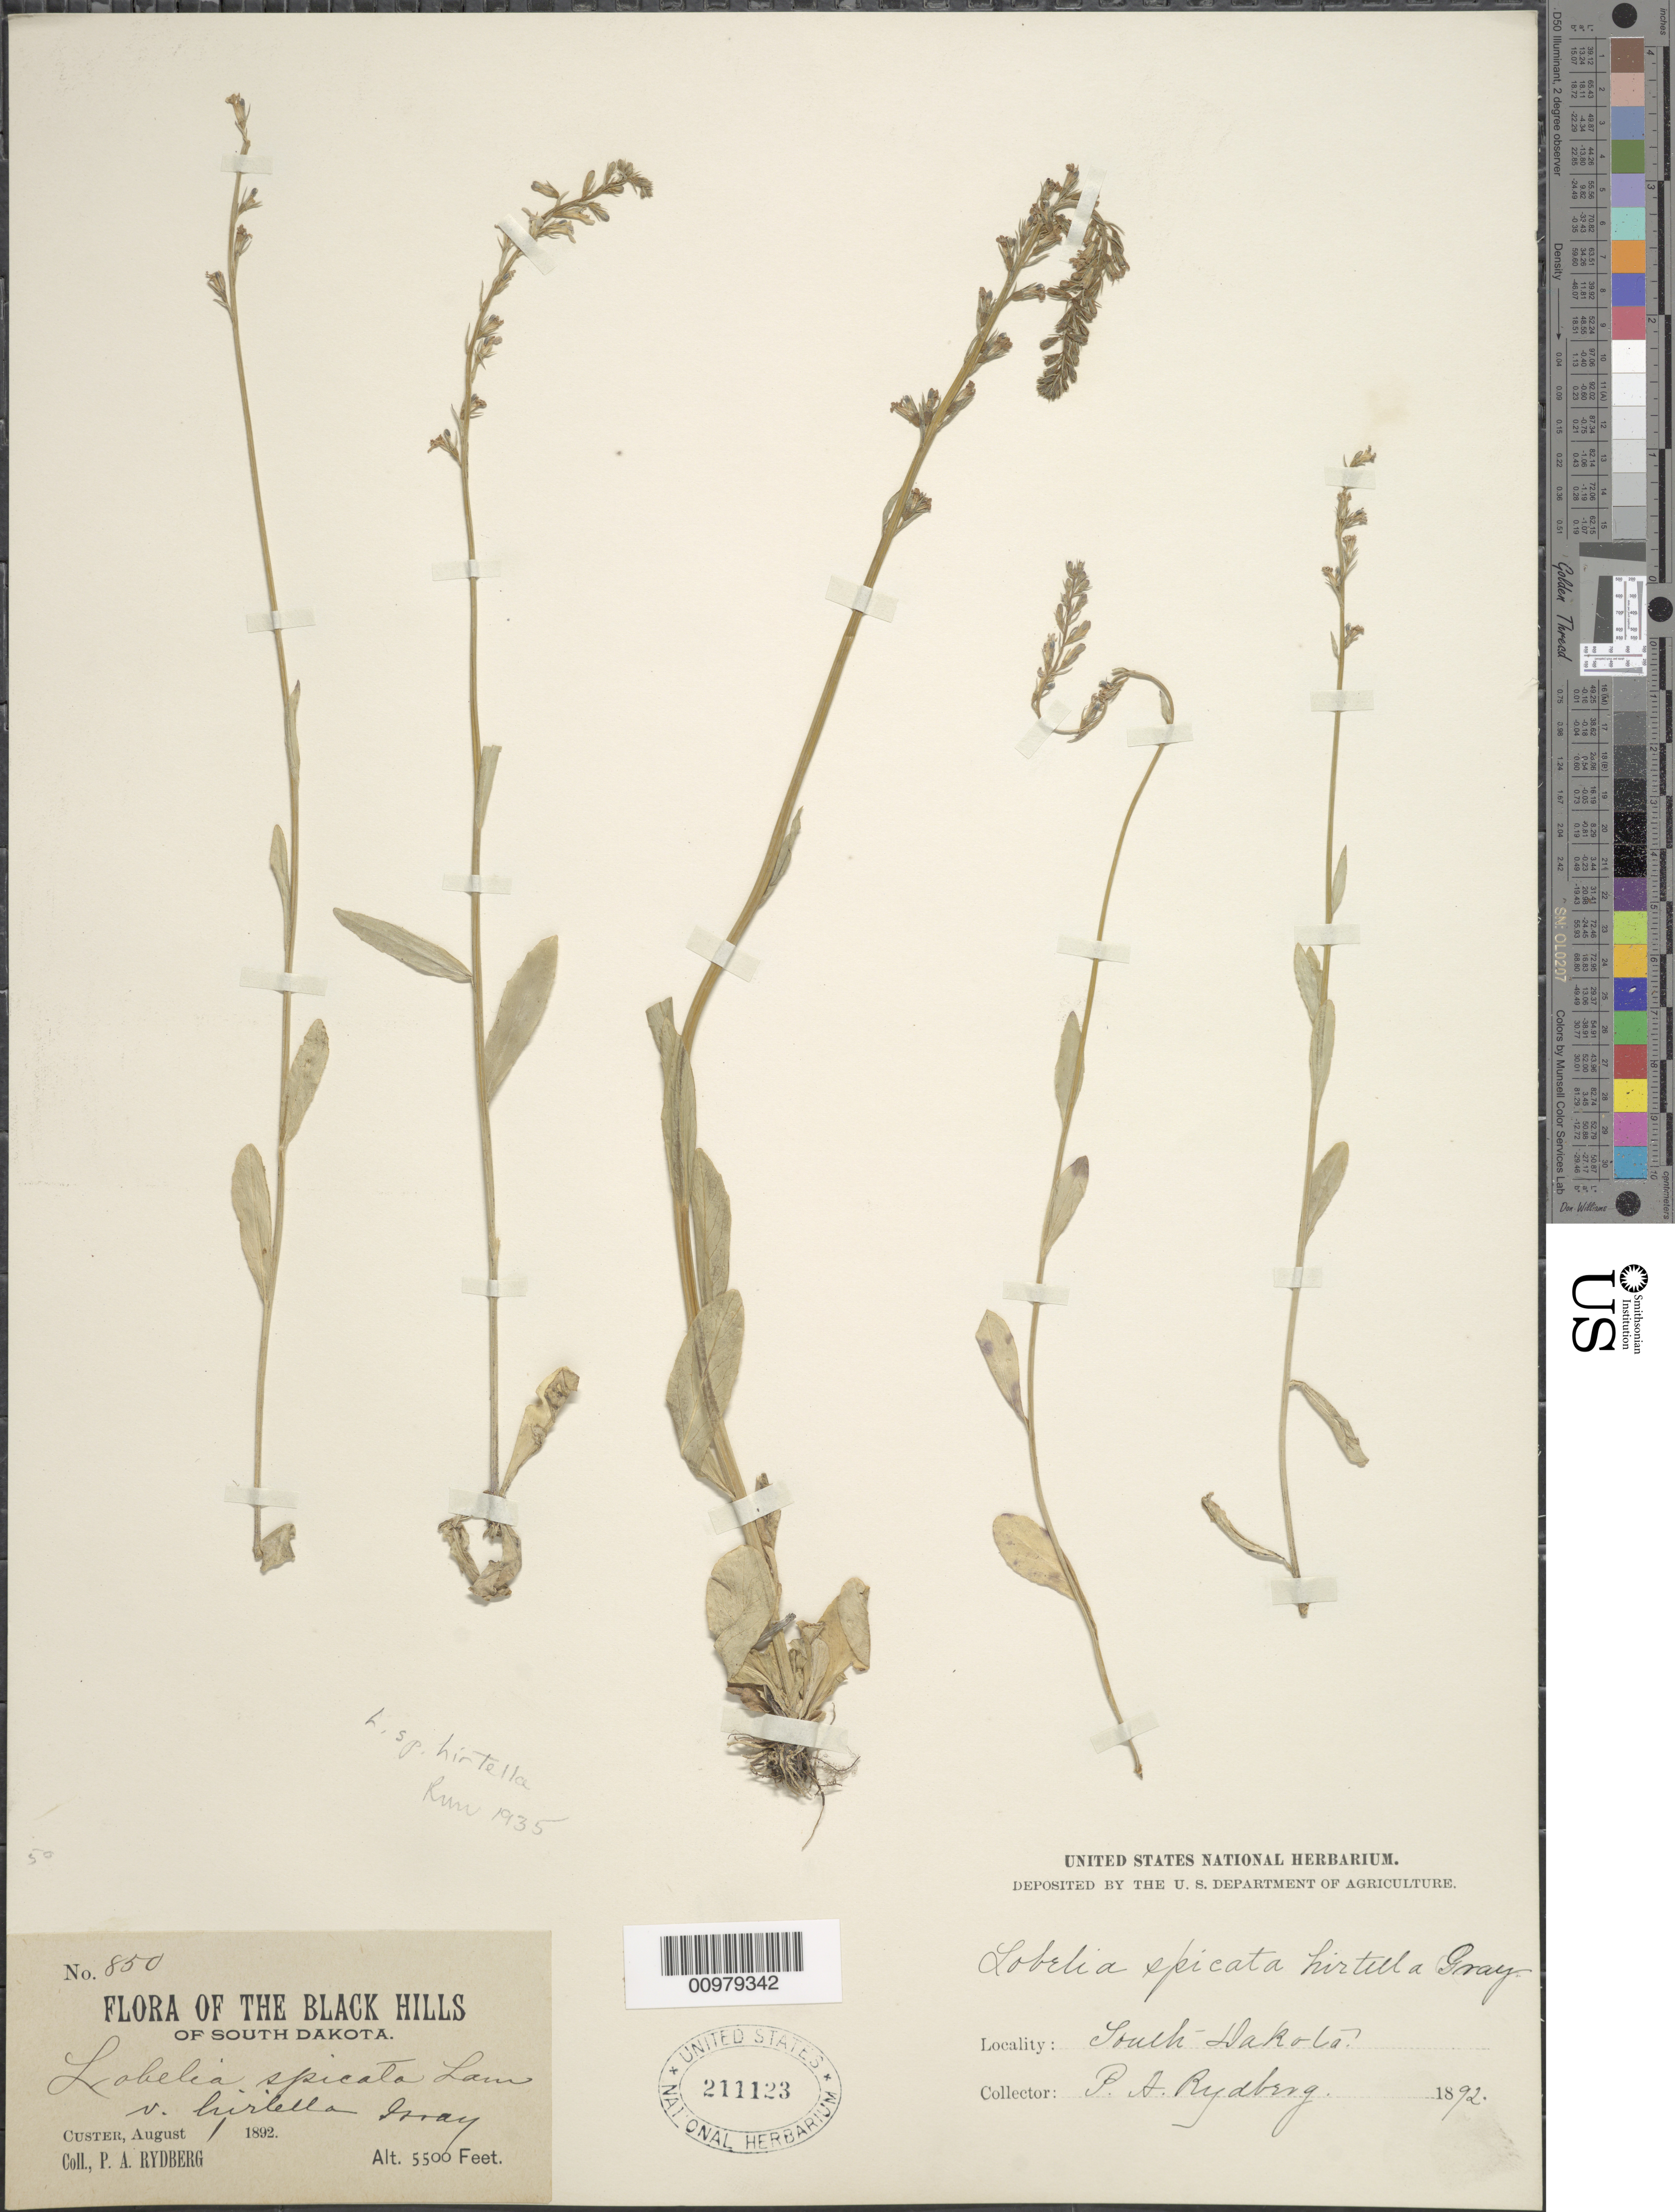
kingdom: Plantae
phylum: Tracheophyta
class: Magnoliopsida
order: Asterales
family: Campanulaceae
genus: Lobelia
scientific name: Lobelia spicata var. hirtella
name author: A. Gray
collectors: P. A. Rydberg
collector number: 850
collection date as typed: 01 Aug 1892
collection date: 1892-08-01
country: United States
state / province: South Dakota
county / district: Custer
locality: Custer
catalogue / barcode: US 211123